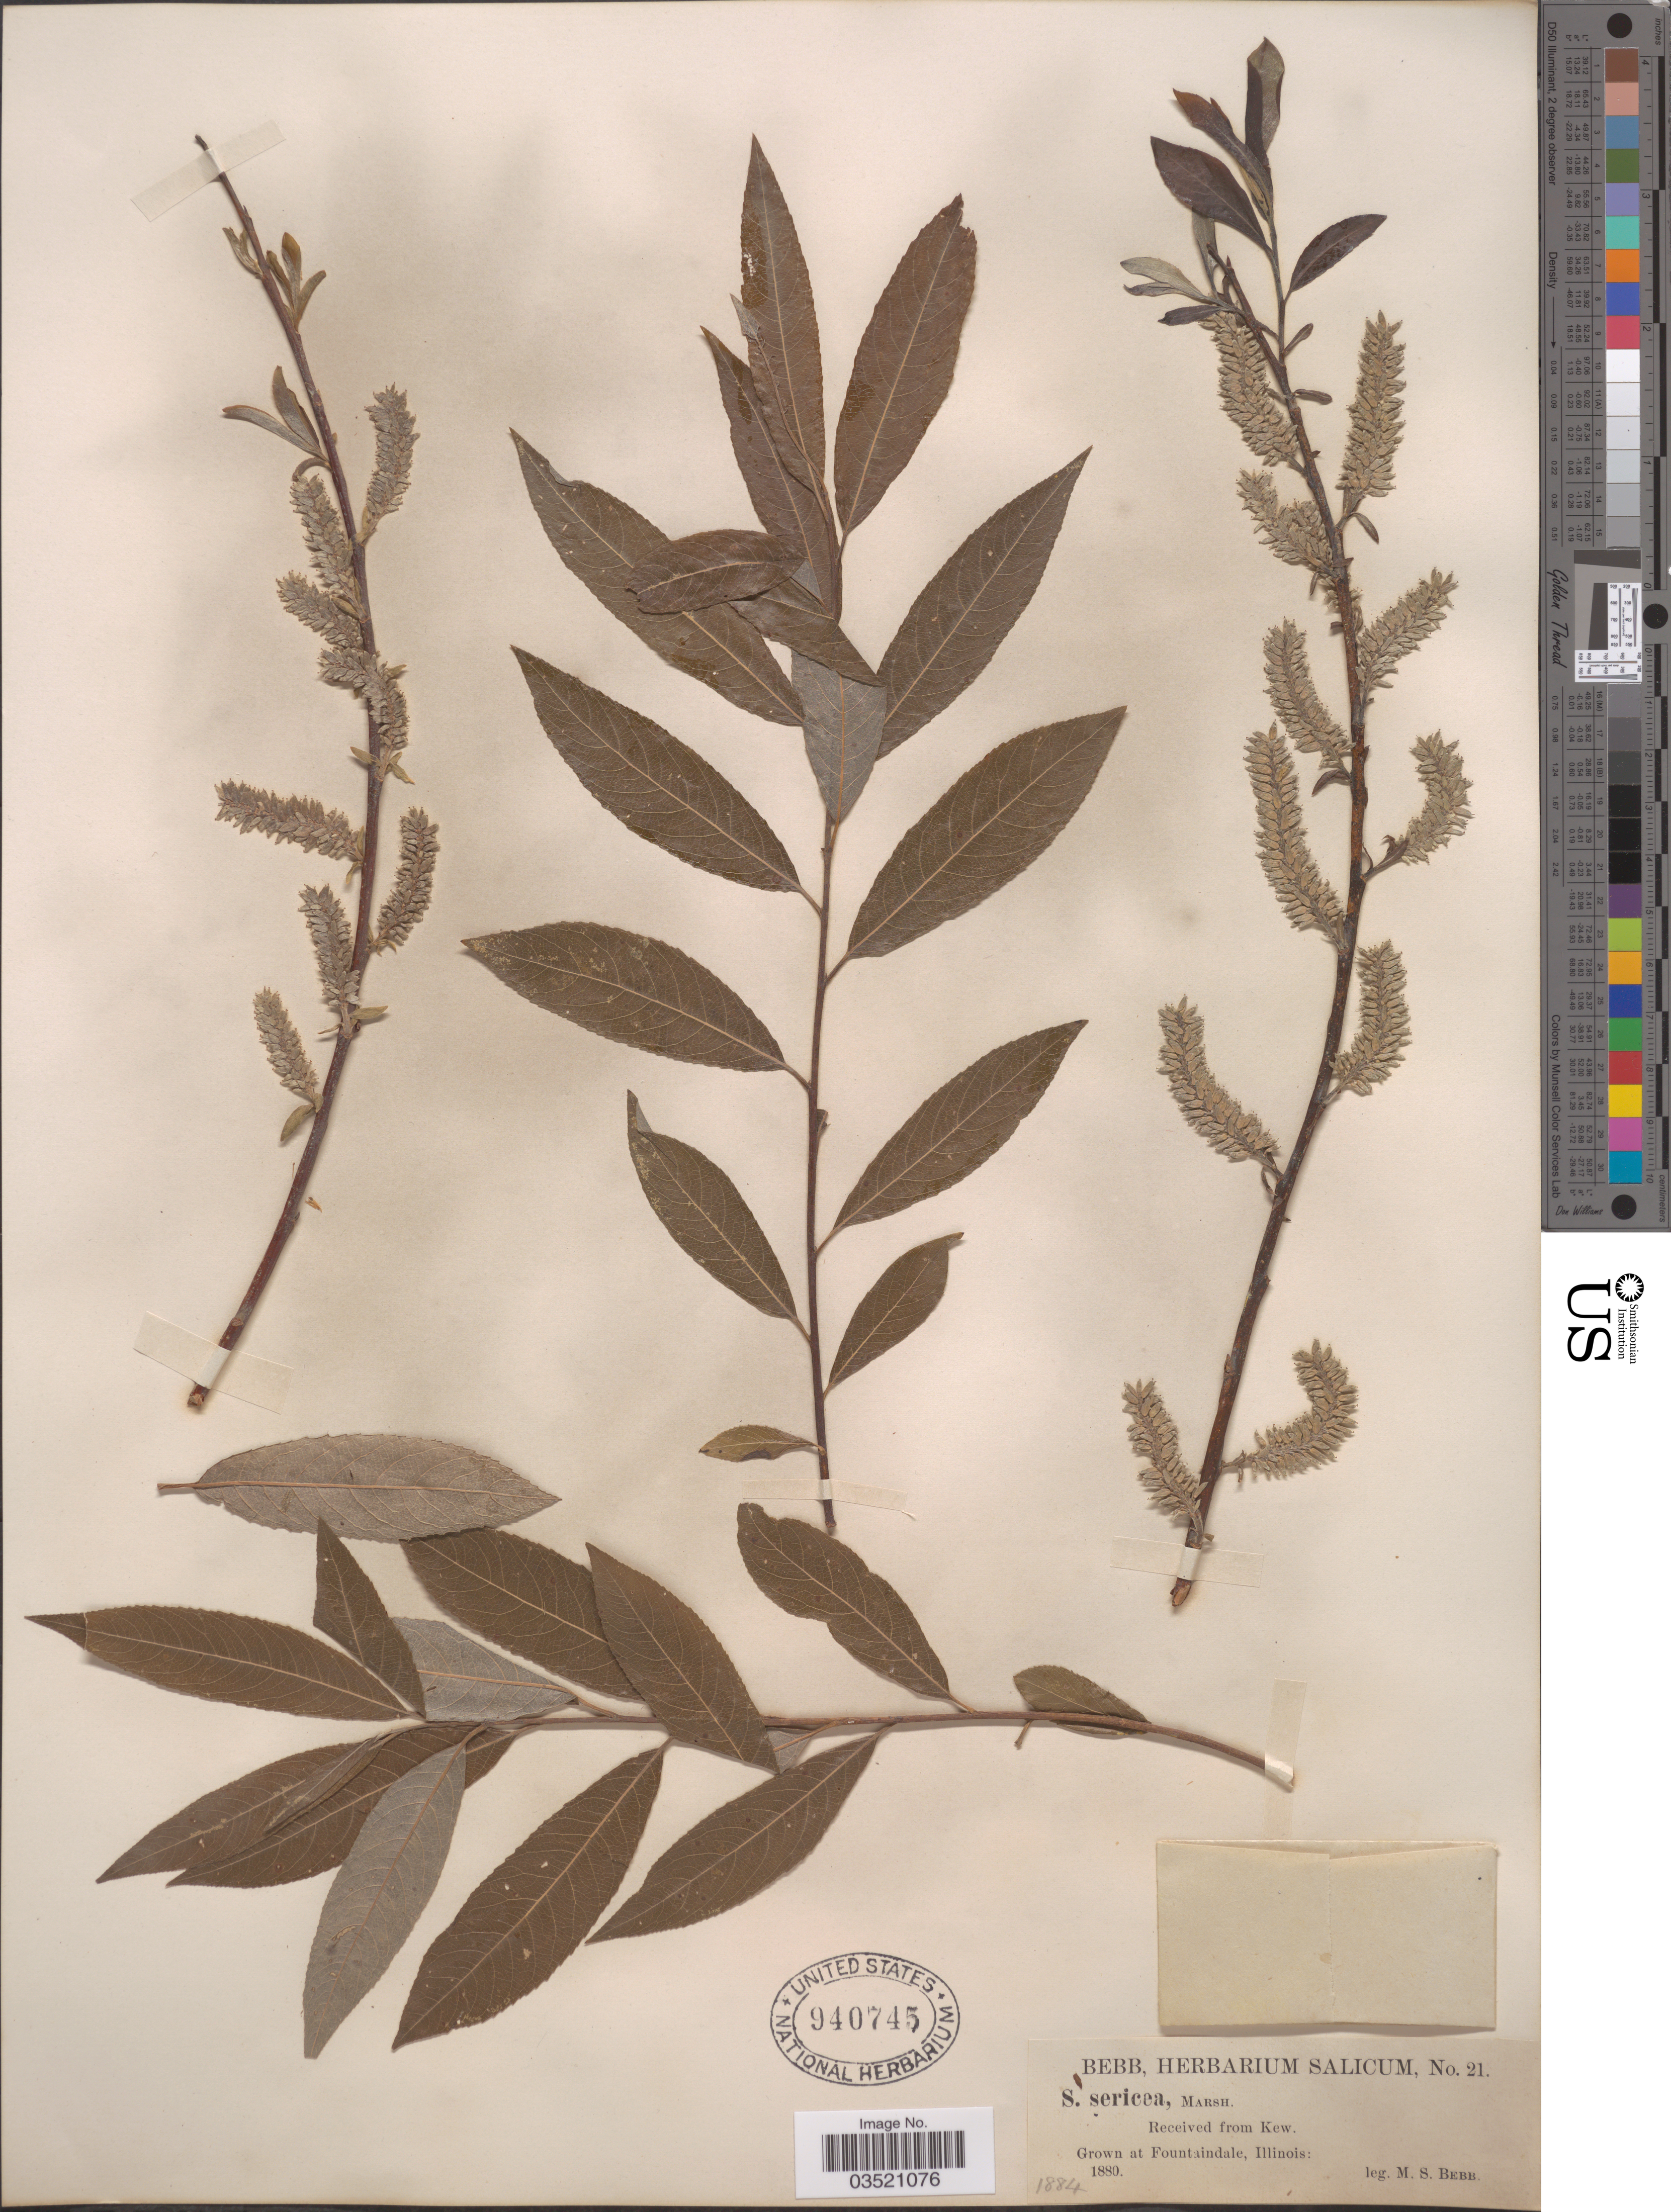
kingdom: Plantae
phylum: Tracheophyta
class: Magnoliopsida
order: Malpighiales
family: Salicaceae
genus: Salix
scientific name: Salix sericea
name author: Marshall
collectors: M. Bebb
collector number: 21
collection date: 1880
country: United States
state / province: Illinois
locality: Fountaindale.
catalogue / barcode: US 940745